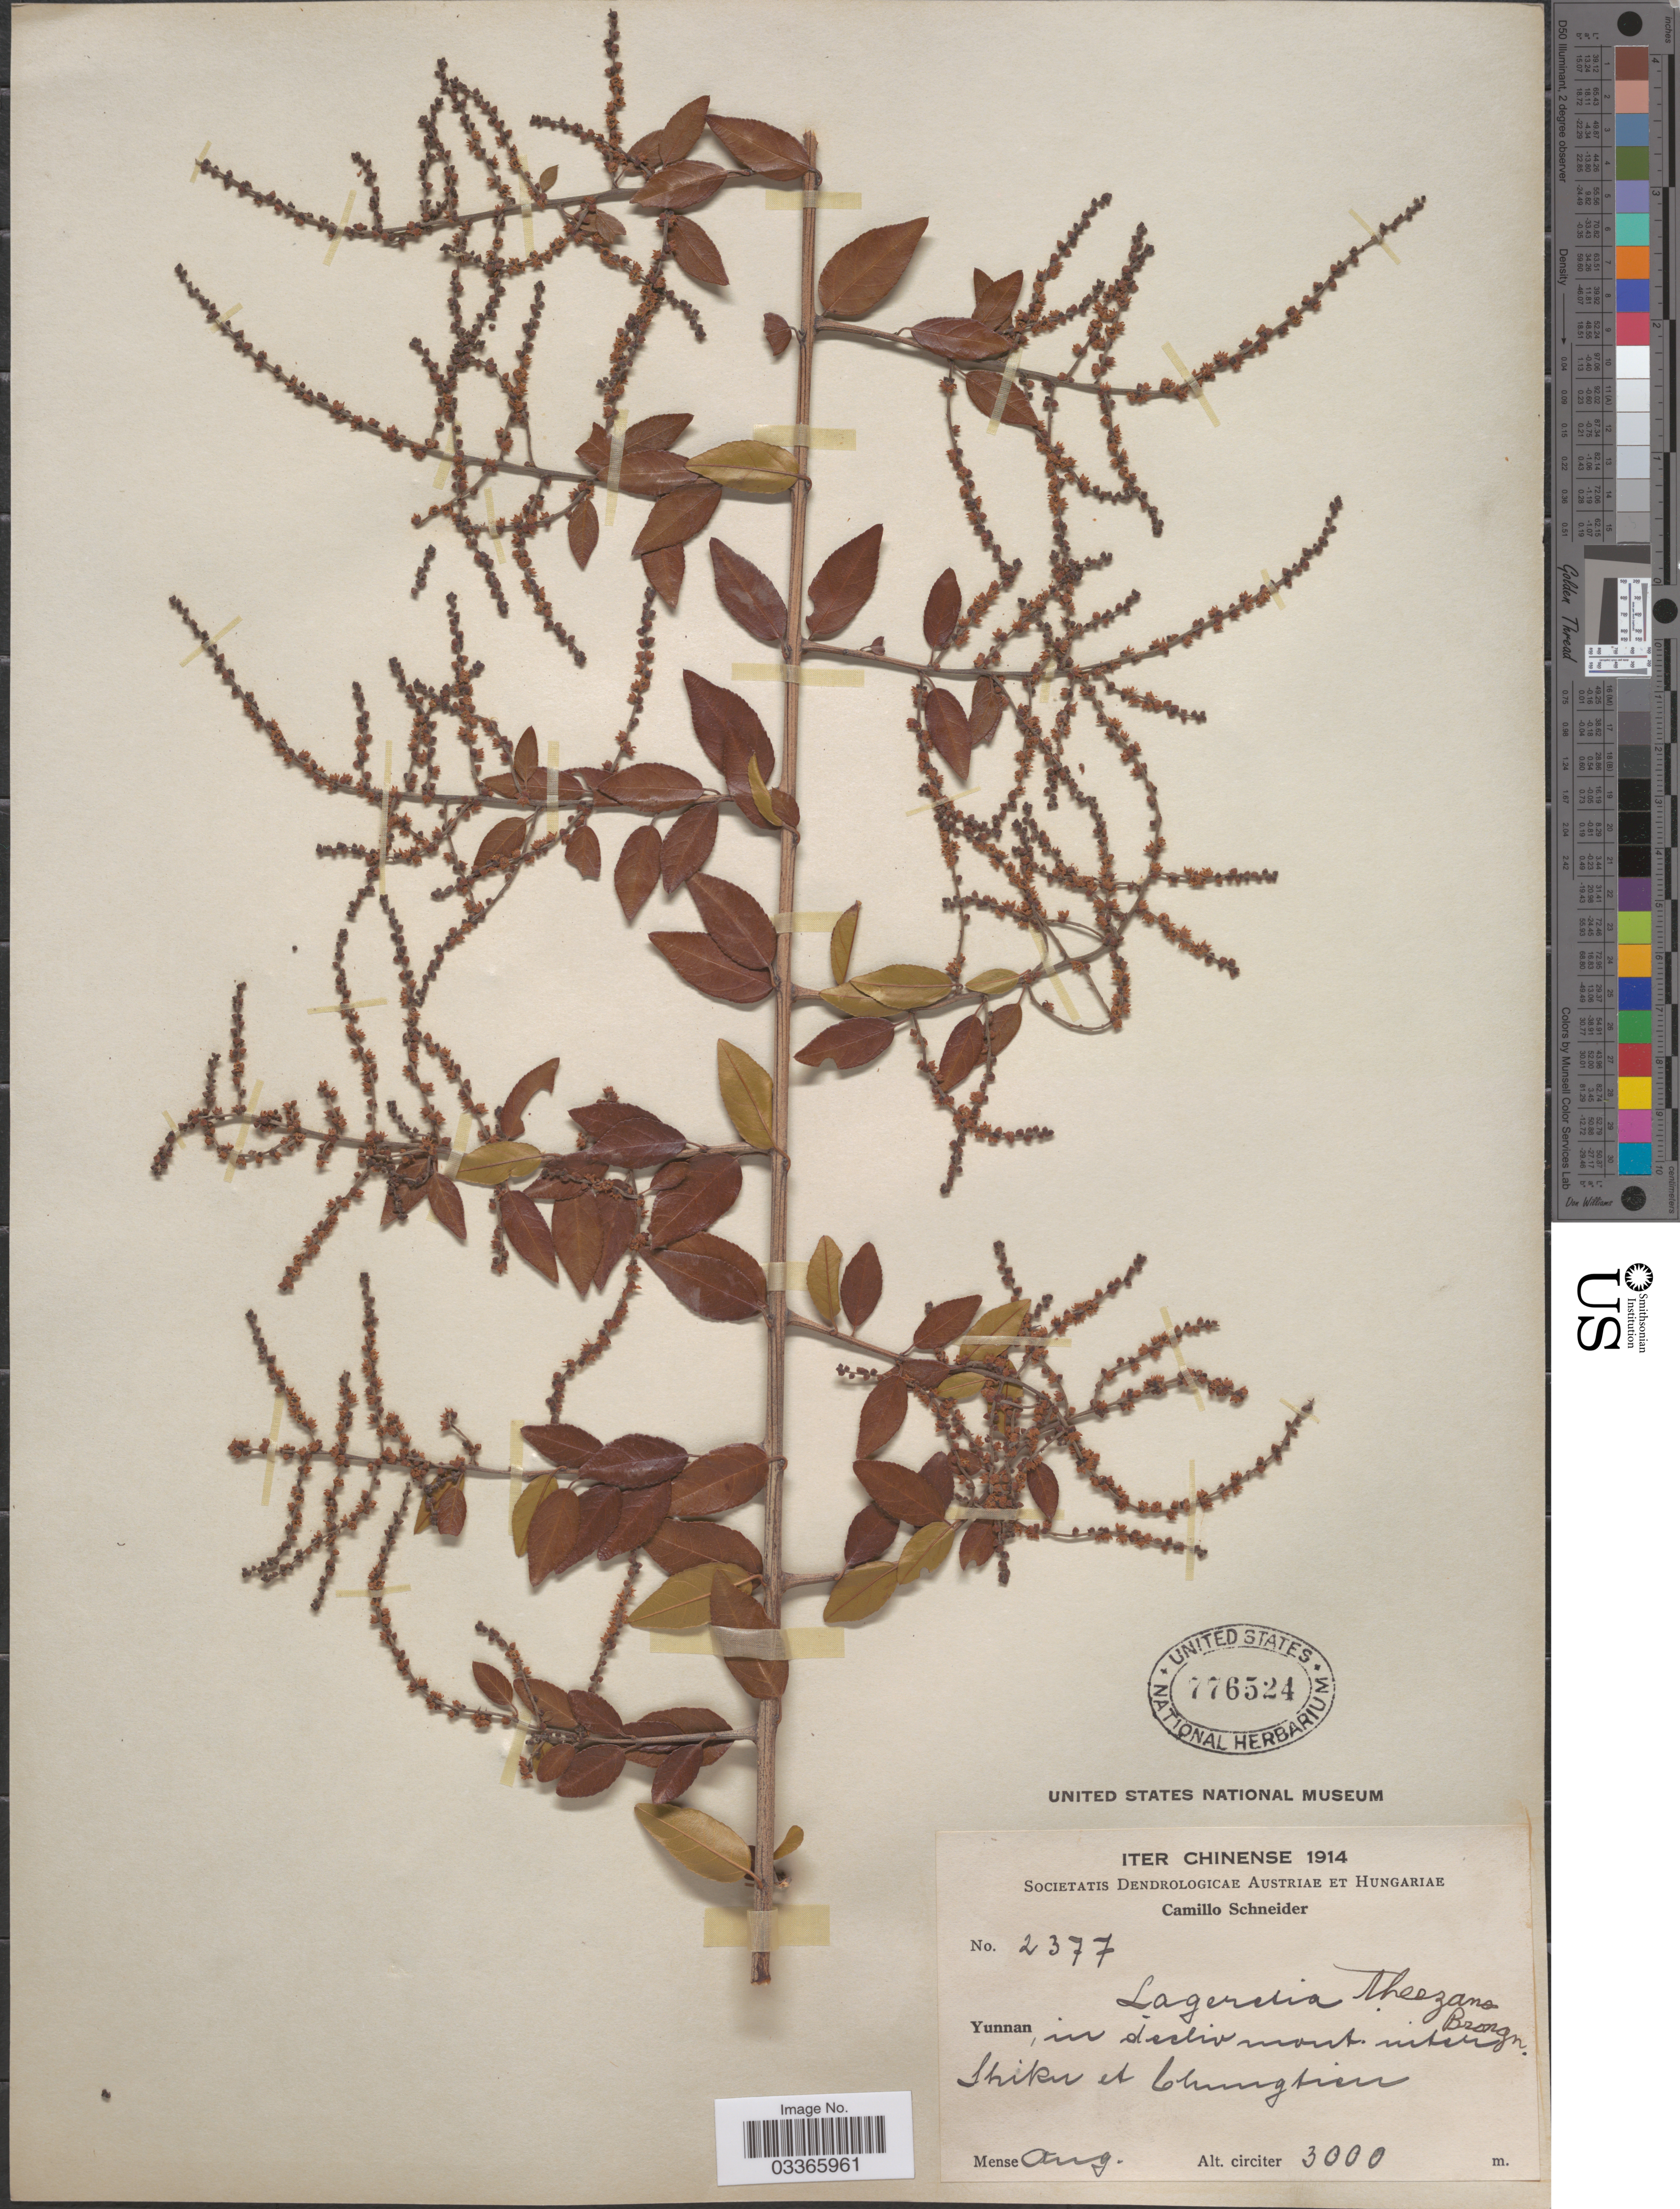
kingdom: Plantae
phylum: Tracheophyta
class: Magnoliopsida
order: Rosales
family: Rhamnaceae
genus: Sageretia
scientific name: Sageretia thea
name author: (Osbeck) M.C. Johnst.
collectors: C. K. Schneider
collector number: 2377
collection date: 1914-08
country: China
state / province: Yunnan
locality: In decliv mont. intero [interpreted] Shiku et Chungtien.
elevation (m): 3000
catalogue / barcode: US 776524